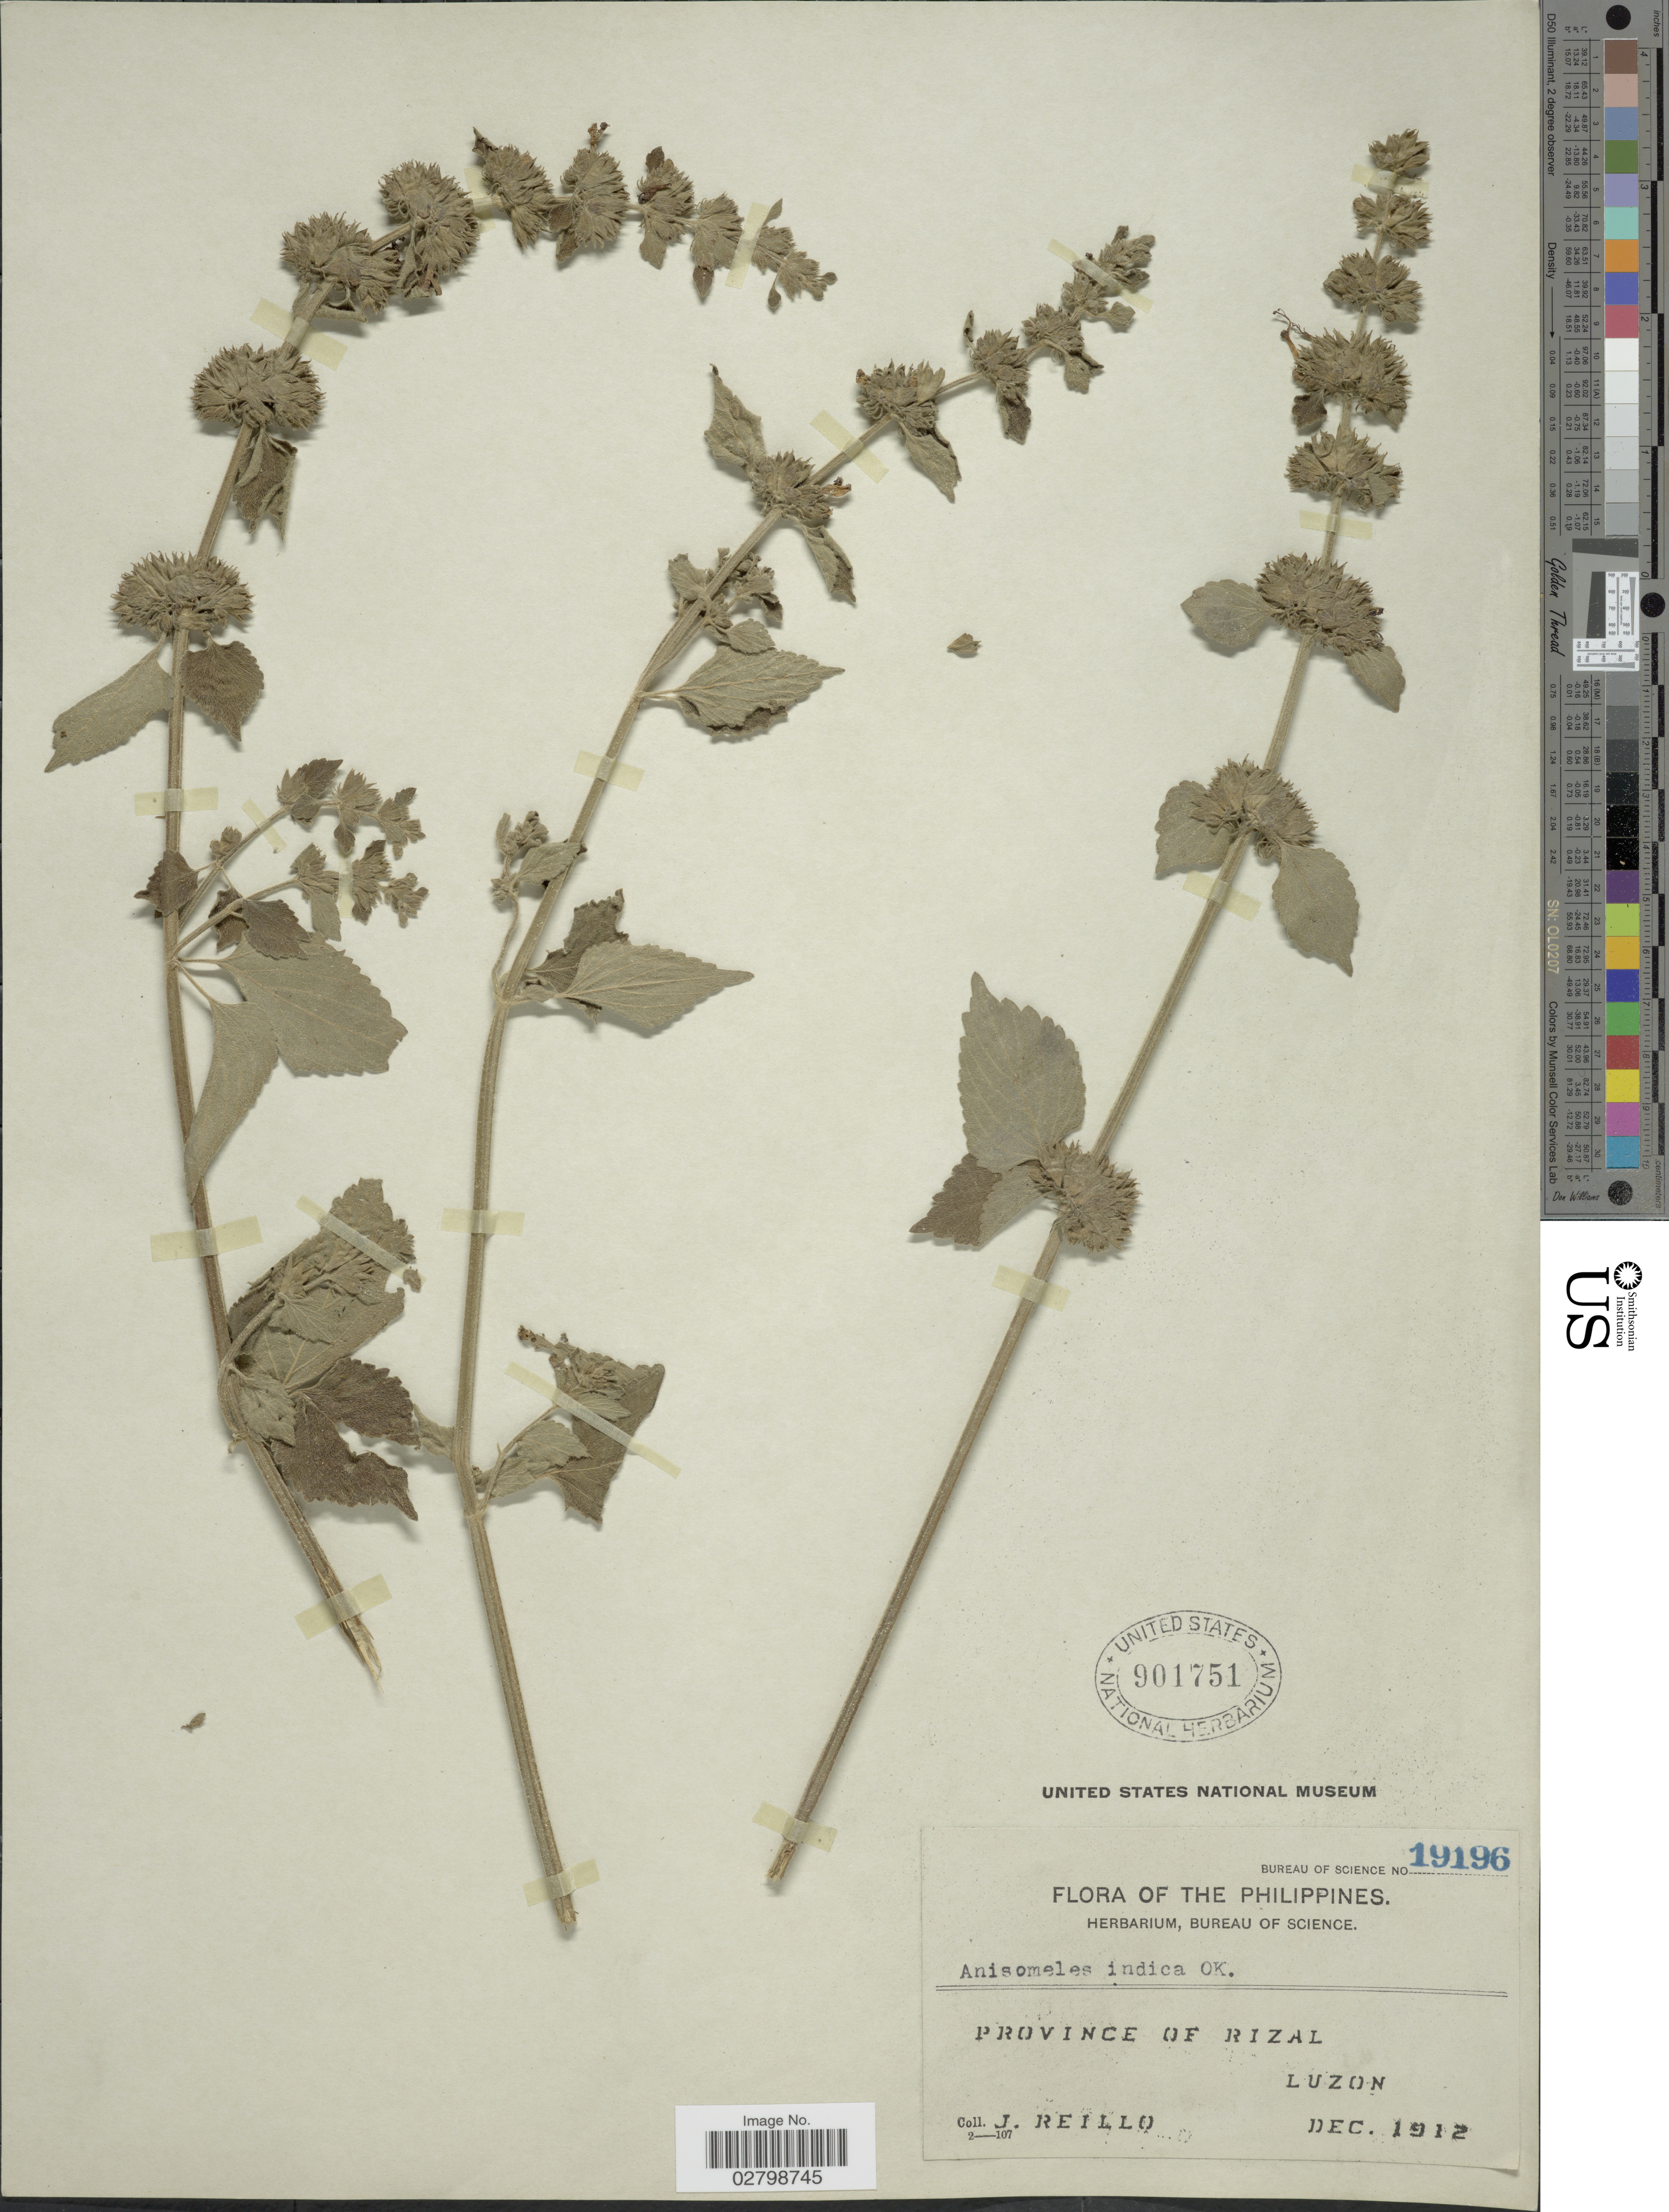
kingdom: Plantae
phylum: Tracheophyta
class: Magnoliopsida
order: Lamiales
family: Lamiaceae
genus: Anisomeles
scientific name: Anisomeles indica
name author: (L.) Kuntze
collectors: J. Reillo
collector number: Bureau of Science 19196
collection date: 1912-12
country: Philippines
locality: Province of Rizal, Luzon.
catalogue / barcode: US 901751